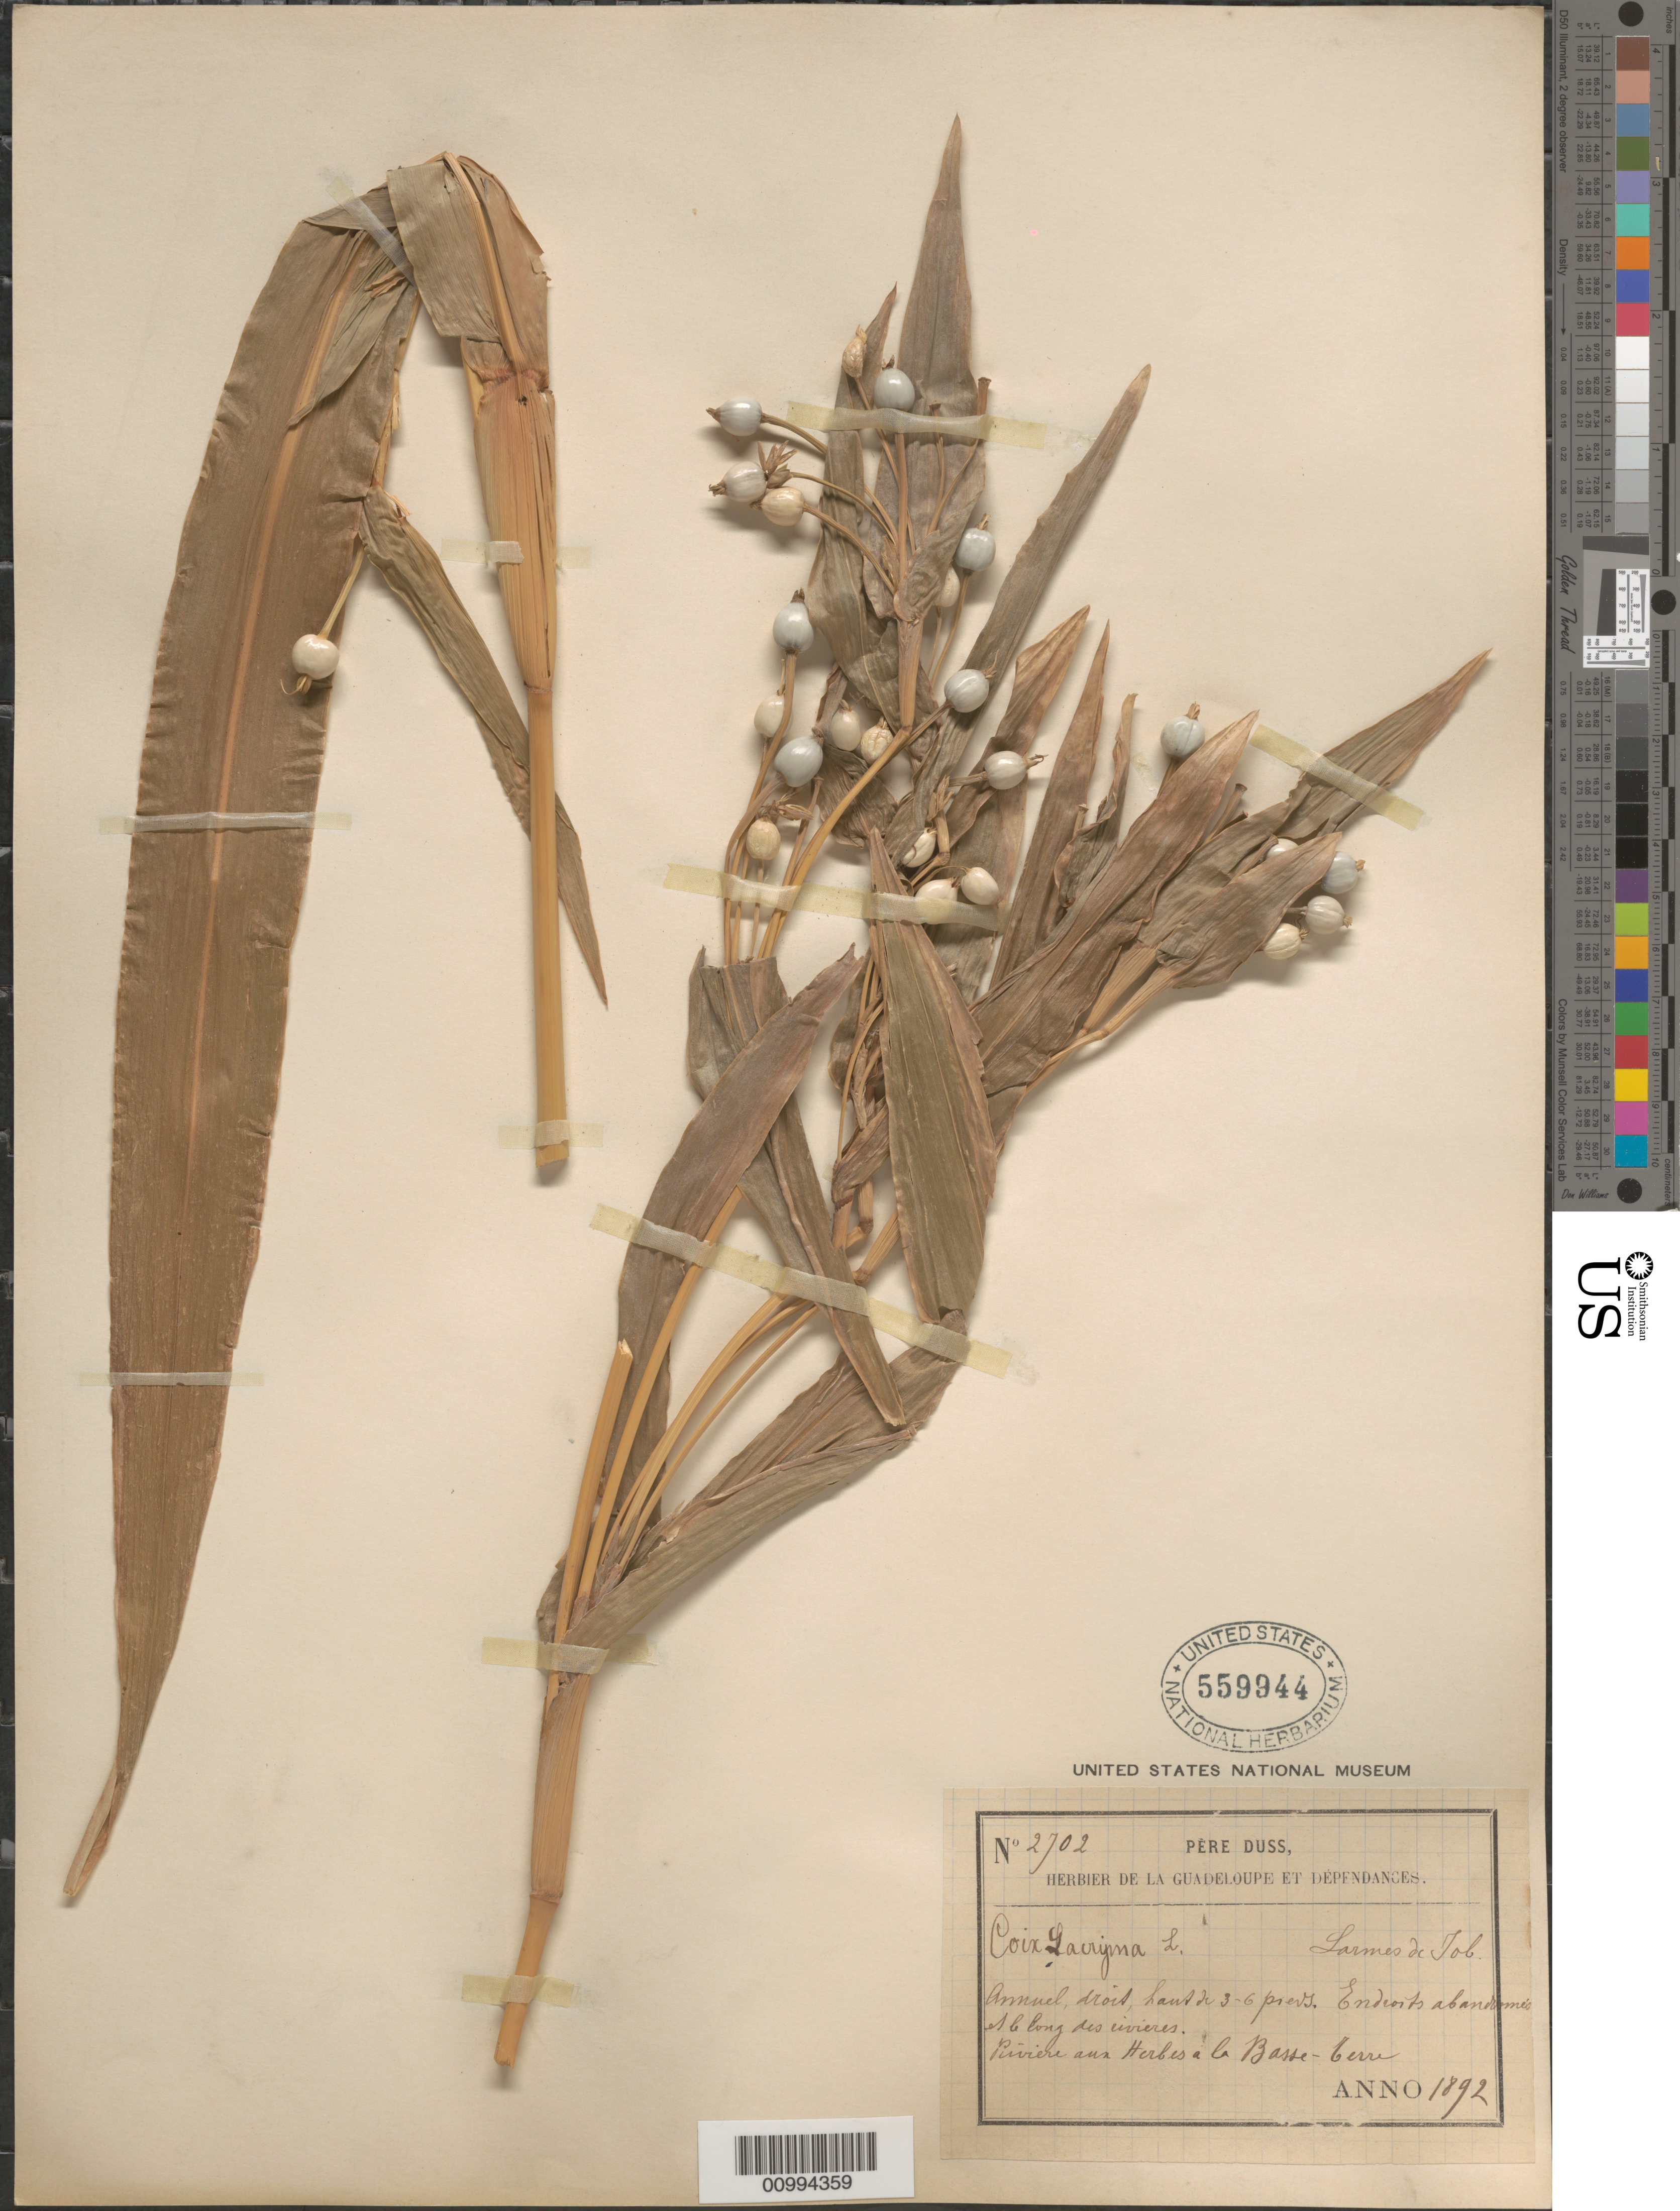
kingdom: Plantae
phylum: Tracheophyta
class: Liliopsida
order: Poales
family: Poaceae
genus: Coix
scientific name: Coix lacryma-jobi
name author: L.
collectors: Père Duss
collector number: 2702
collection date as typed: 1892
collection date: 1892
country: Guadeloupe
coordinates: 0 N, 0 E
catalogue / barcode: US 559944